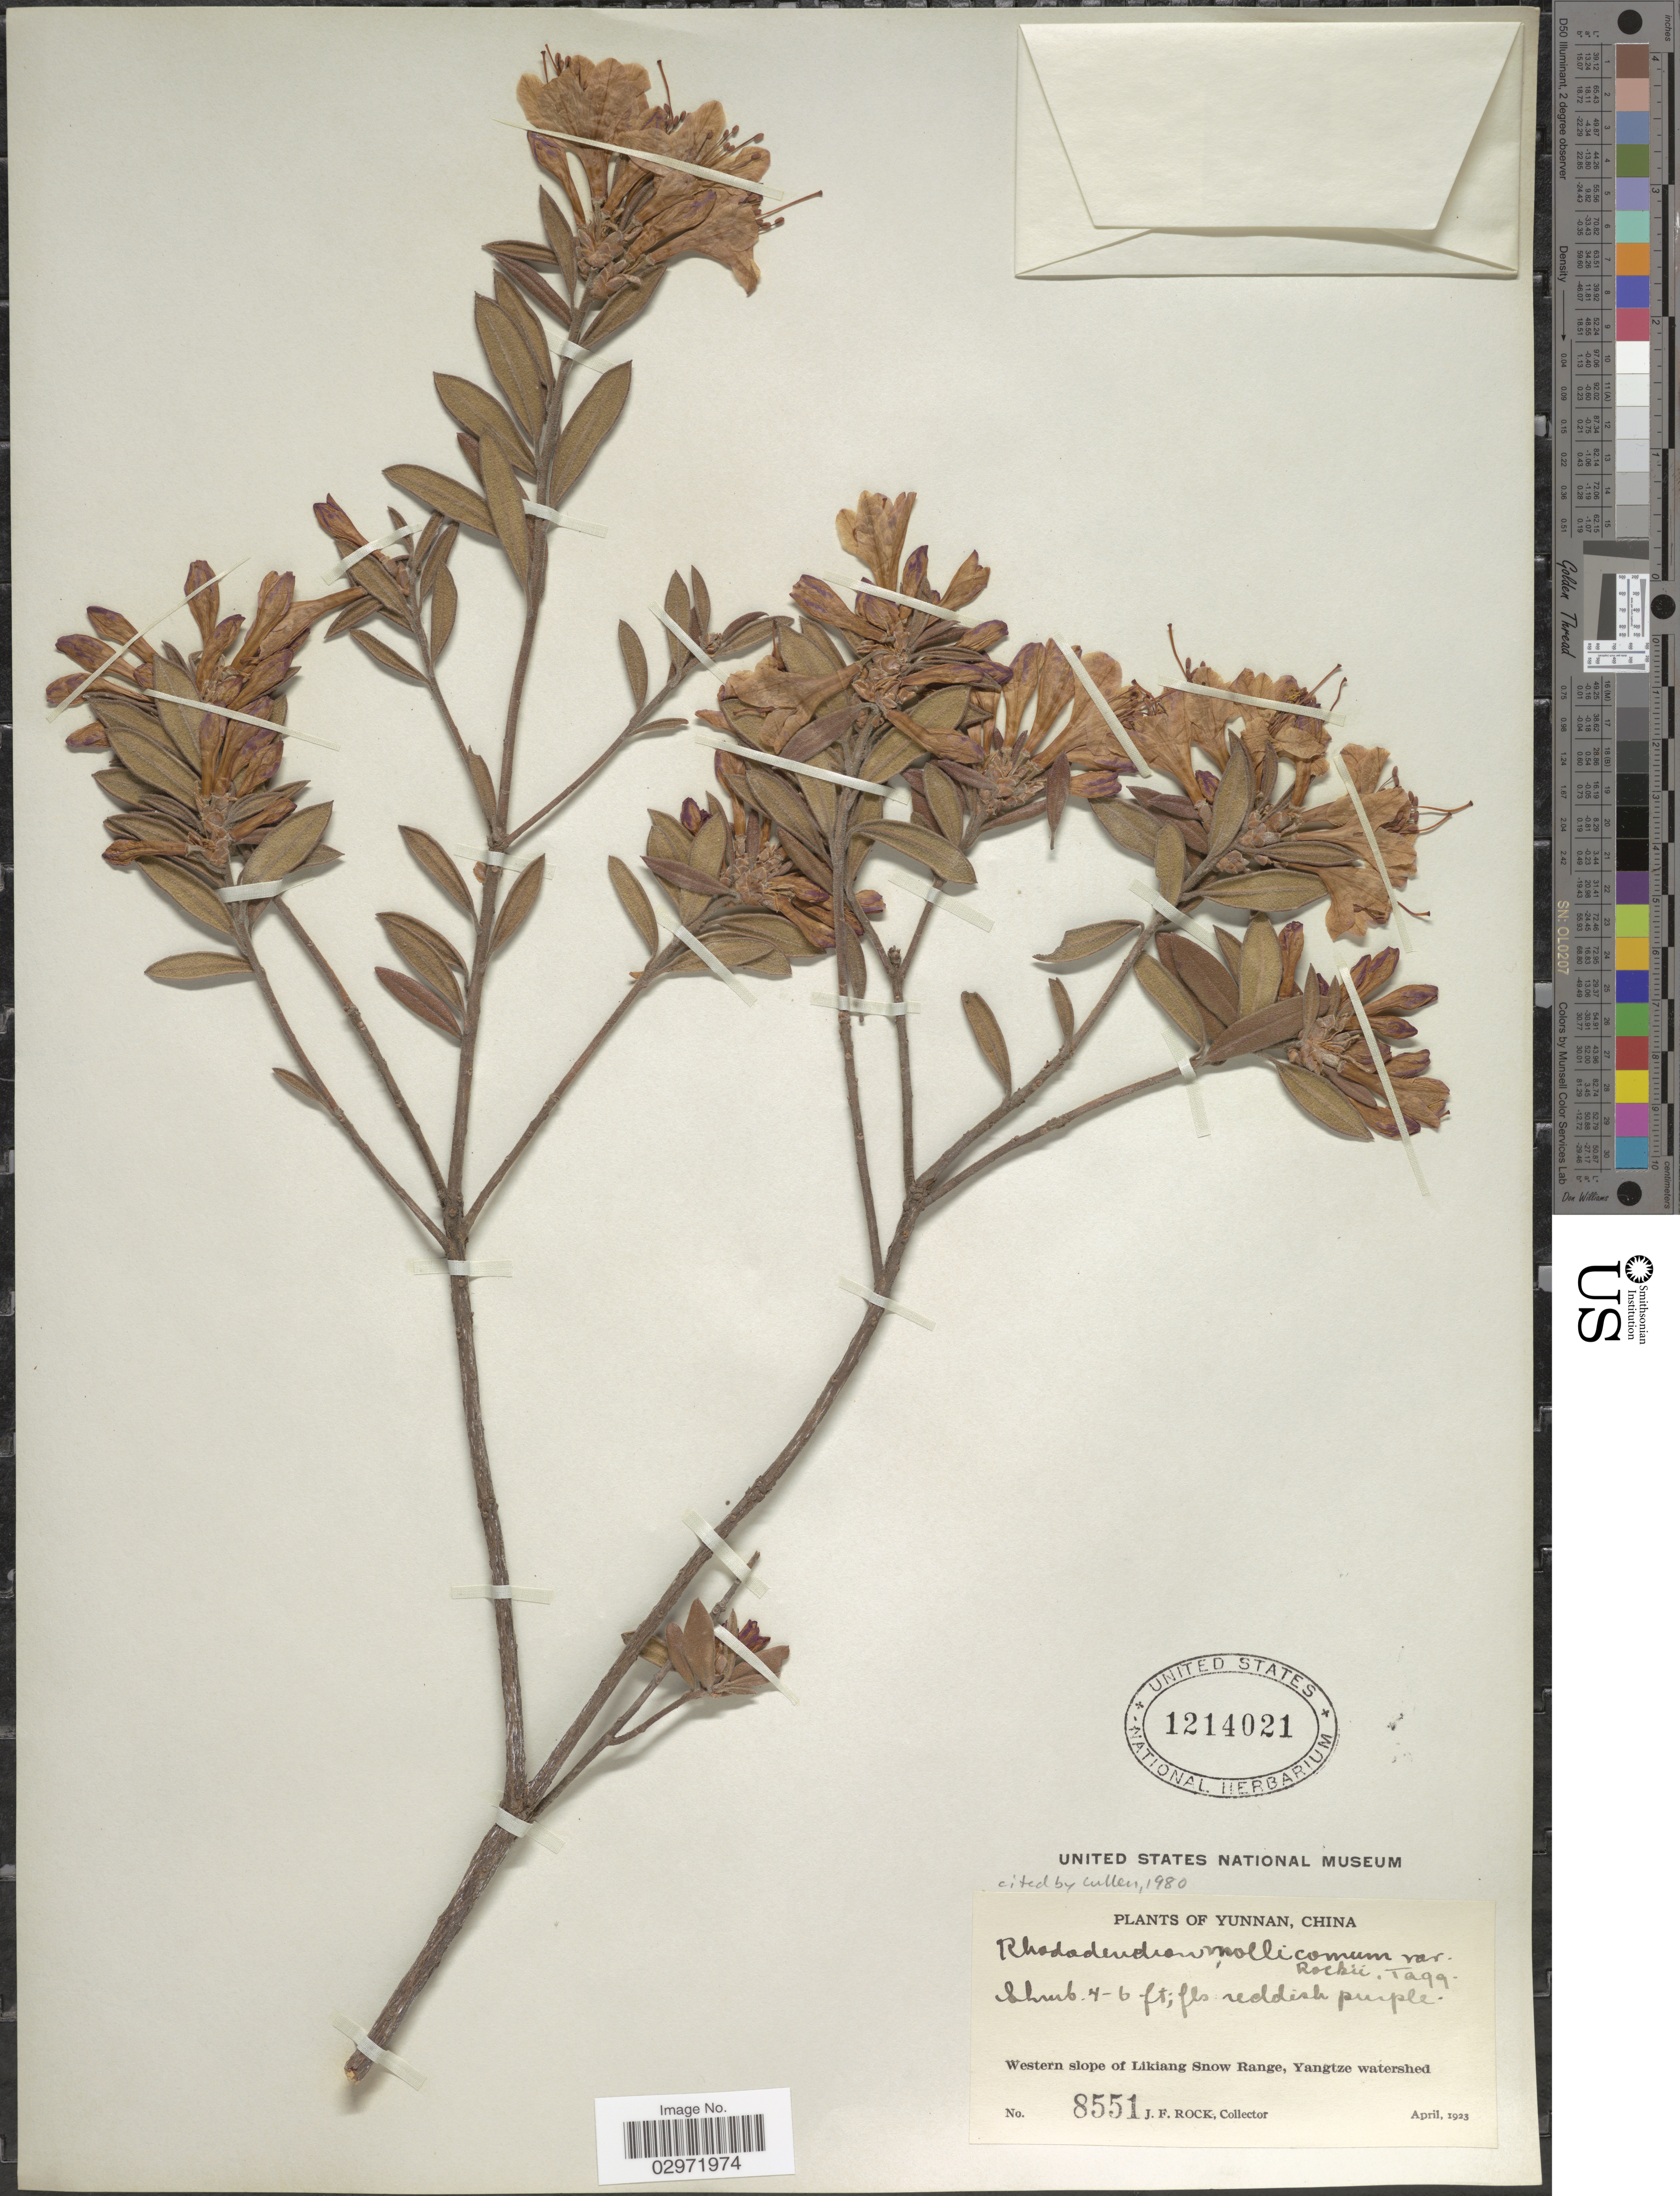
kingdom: Plantae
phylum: Tracheophyta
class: Magnoliopsida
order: Ericales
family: Ericaceae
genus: Rhododendron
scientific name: Rhododendron mollicomum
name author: Balf. f. & W.W. Sm.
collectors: J. Rock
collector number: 8551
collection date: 1923-04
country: China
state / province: Yunnan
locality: Western slope of Likiang Snow Range, Yangtze watershed.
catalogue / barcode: US 1214021